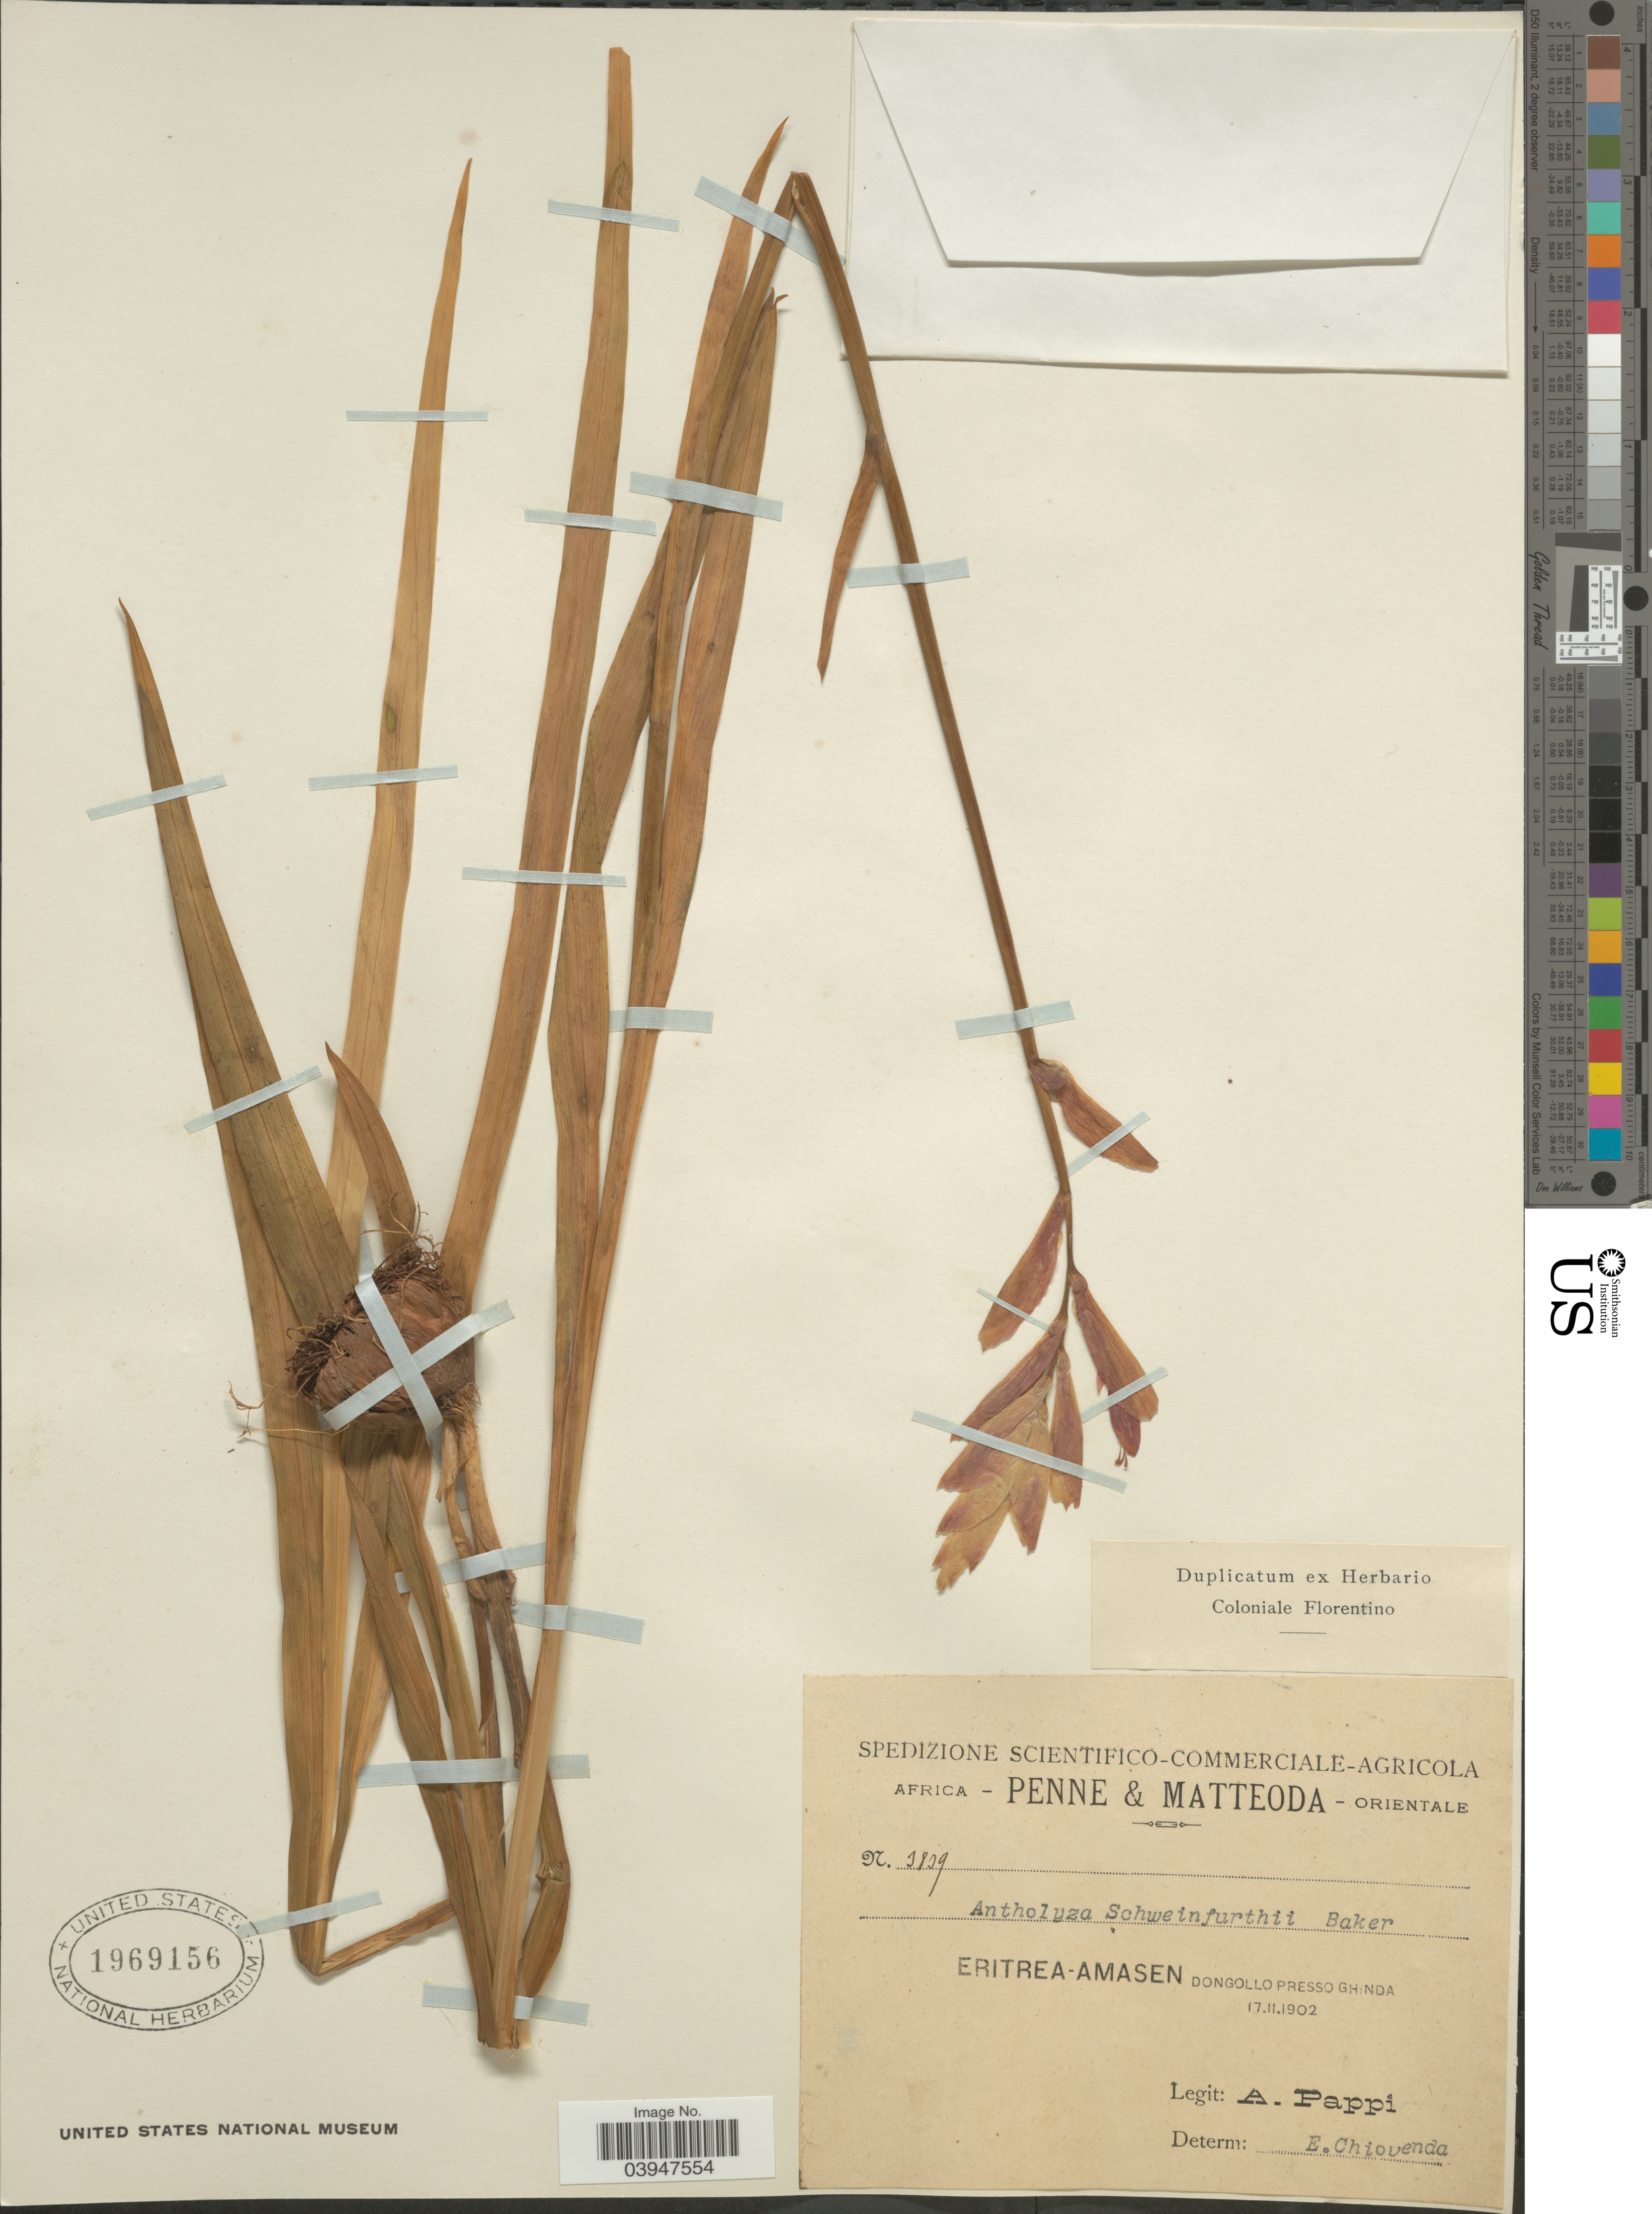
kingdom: Plantae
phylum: Tracheophyta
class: Liliopsida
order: Asparagales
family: Iridaceae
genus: Gladiolus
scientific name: Gladiolus schweinfurthii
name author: (Baker) Goldblatt & M.P. de Vos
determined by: Strong, Mark T., (BOT), Smithsonian Institution - National Museum of Natural History (UNITED STATES)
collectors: A. Pappi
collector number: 3839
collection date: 1902-02-17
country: Eritrea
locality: Africa Orientale. Eritrea-Amasen Dongollo Presso Ghinda.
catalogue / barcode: US 1969156